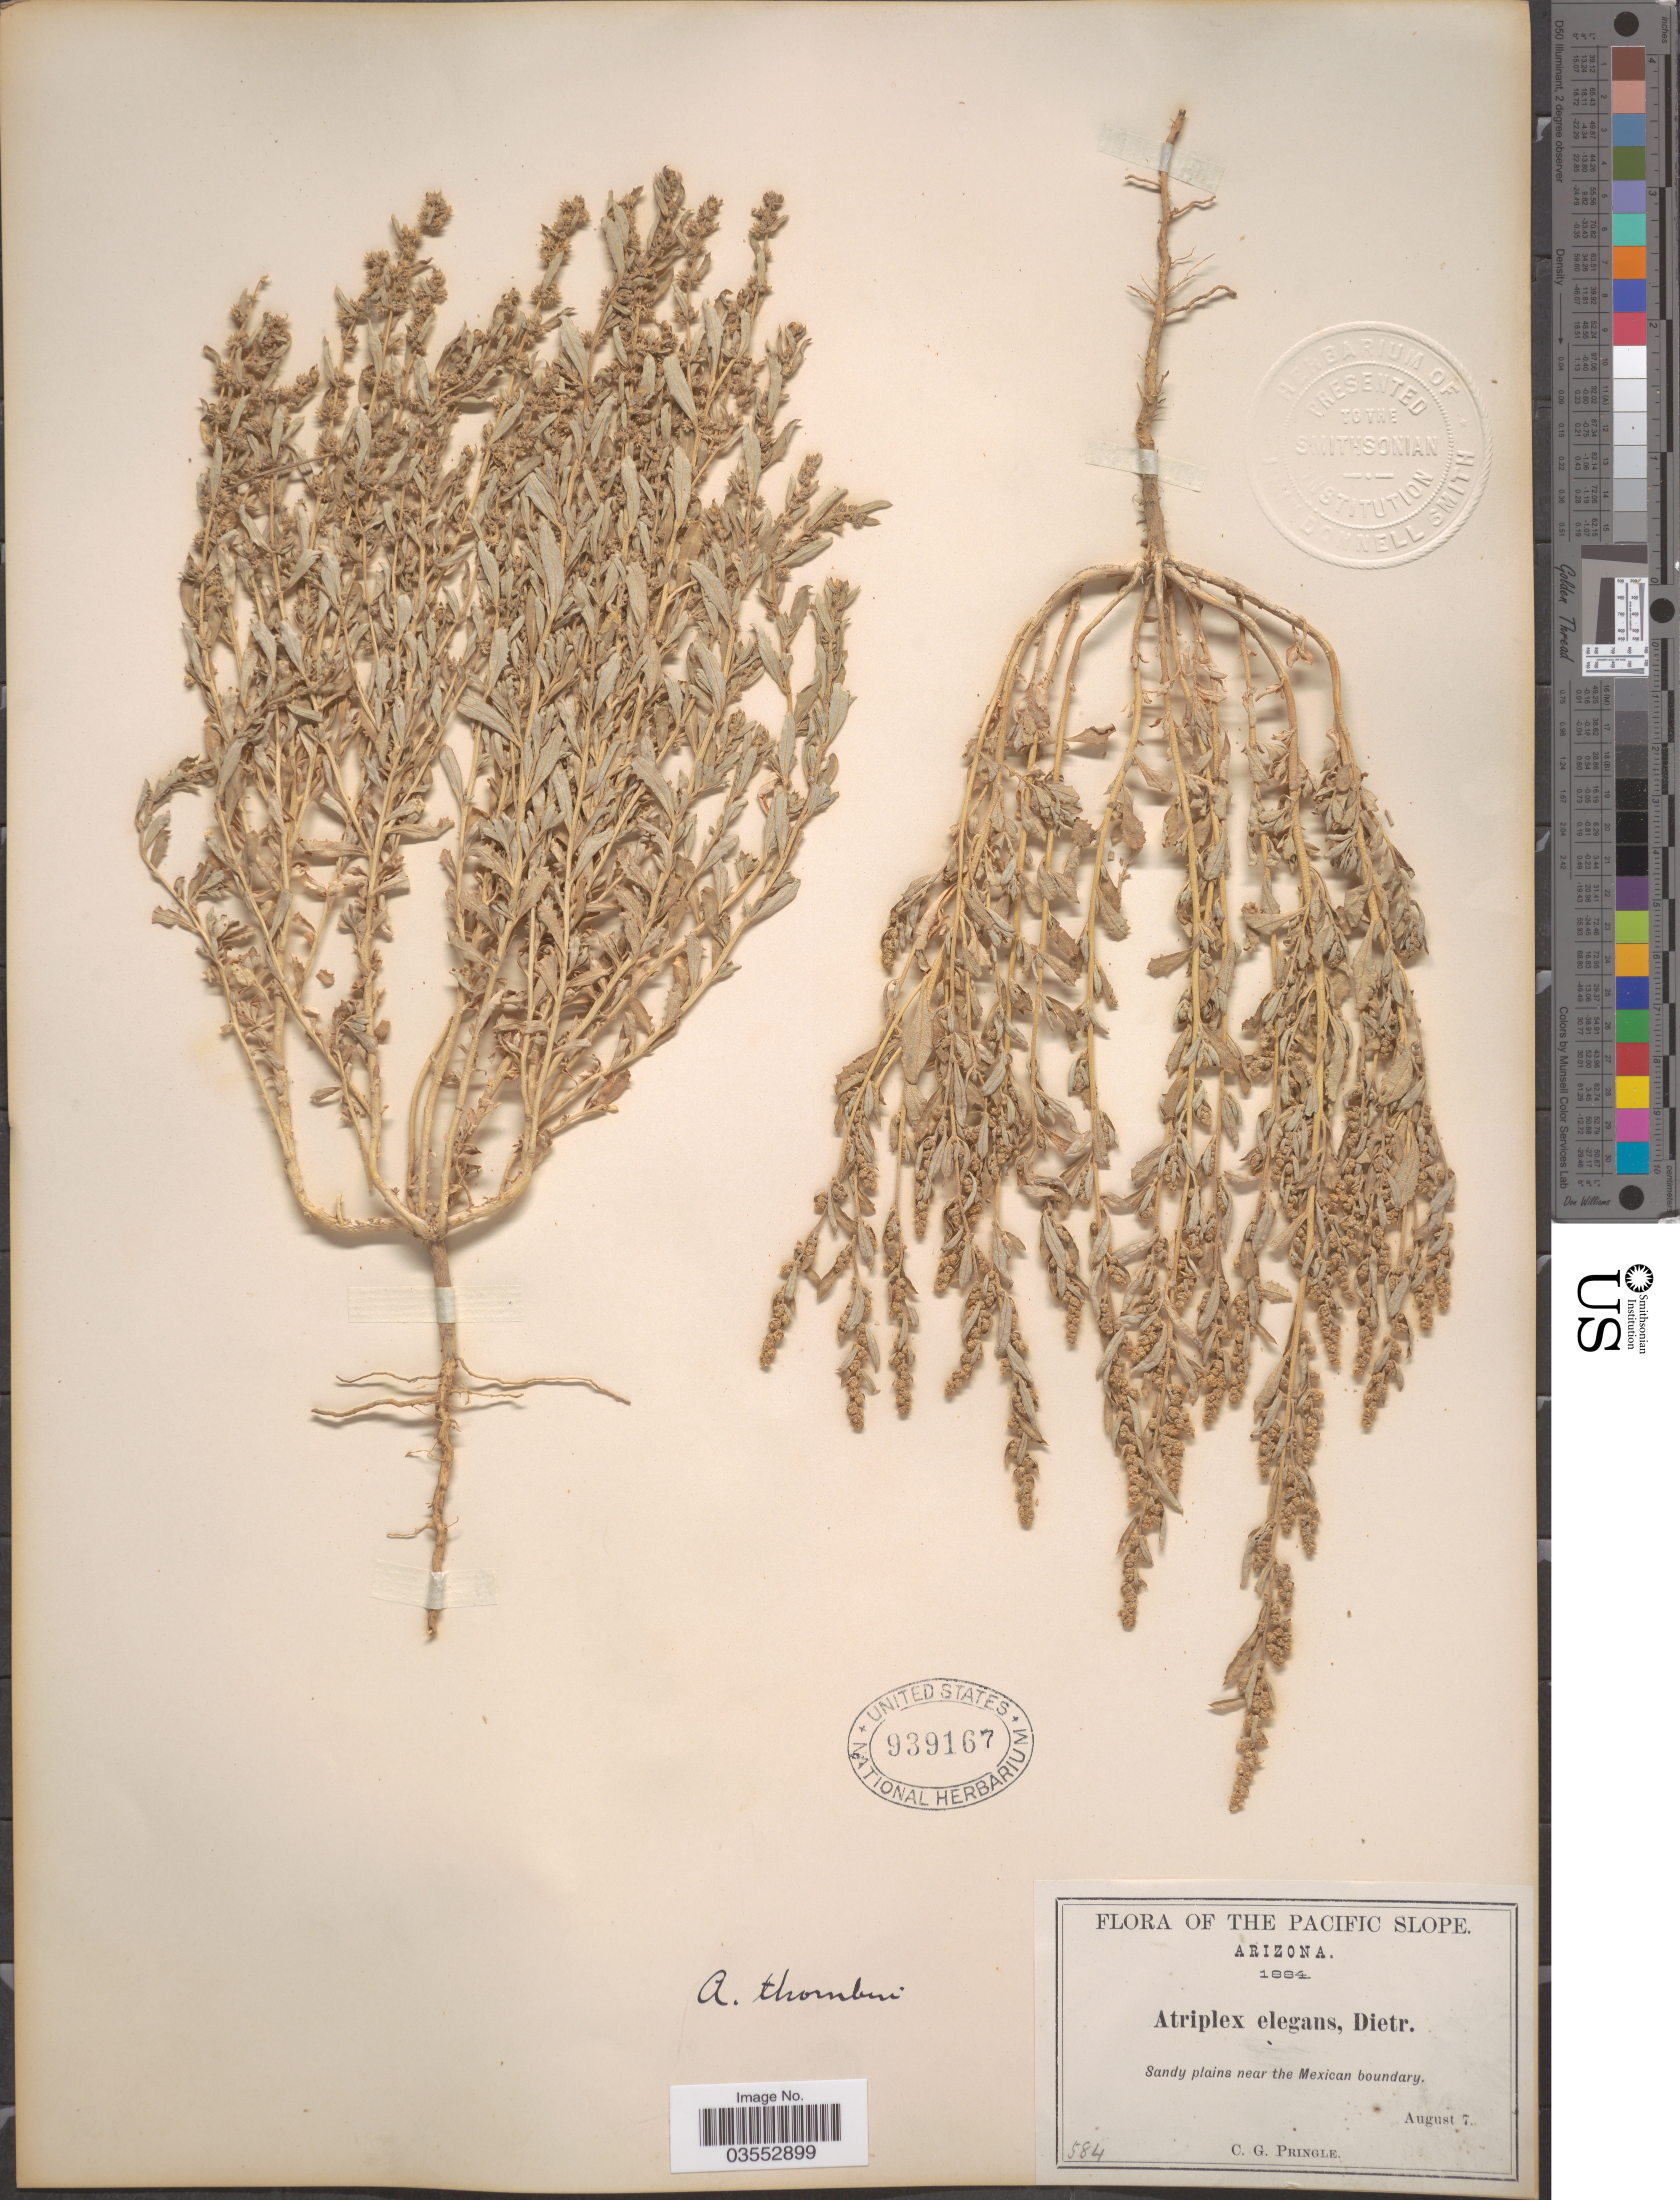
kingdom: Plantae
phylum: Tracheophyta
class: Magnoliopsida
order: Caryophyllales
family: Amaranthaceae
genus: Atriplex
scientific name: Atriplex thornberi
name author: (M.E. Jones) Standl.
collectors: C. G. Pringle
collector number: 584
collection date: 1884-08-07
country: United States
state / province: Arizona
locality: The Pacific Slope. Sandy plains near the Mexican boundary.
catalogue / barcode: US 939167